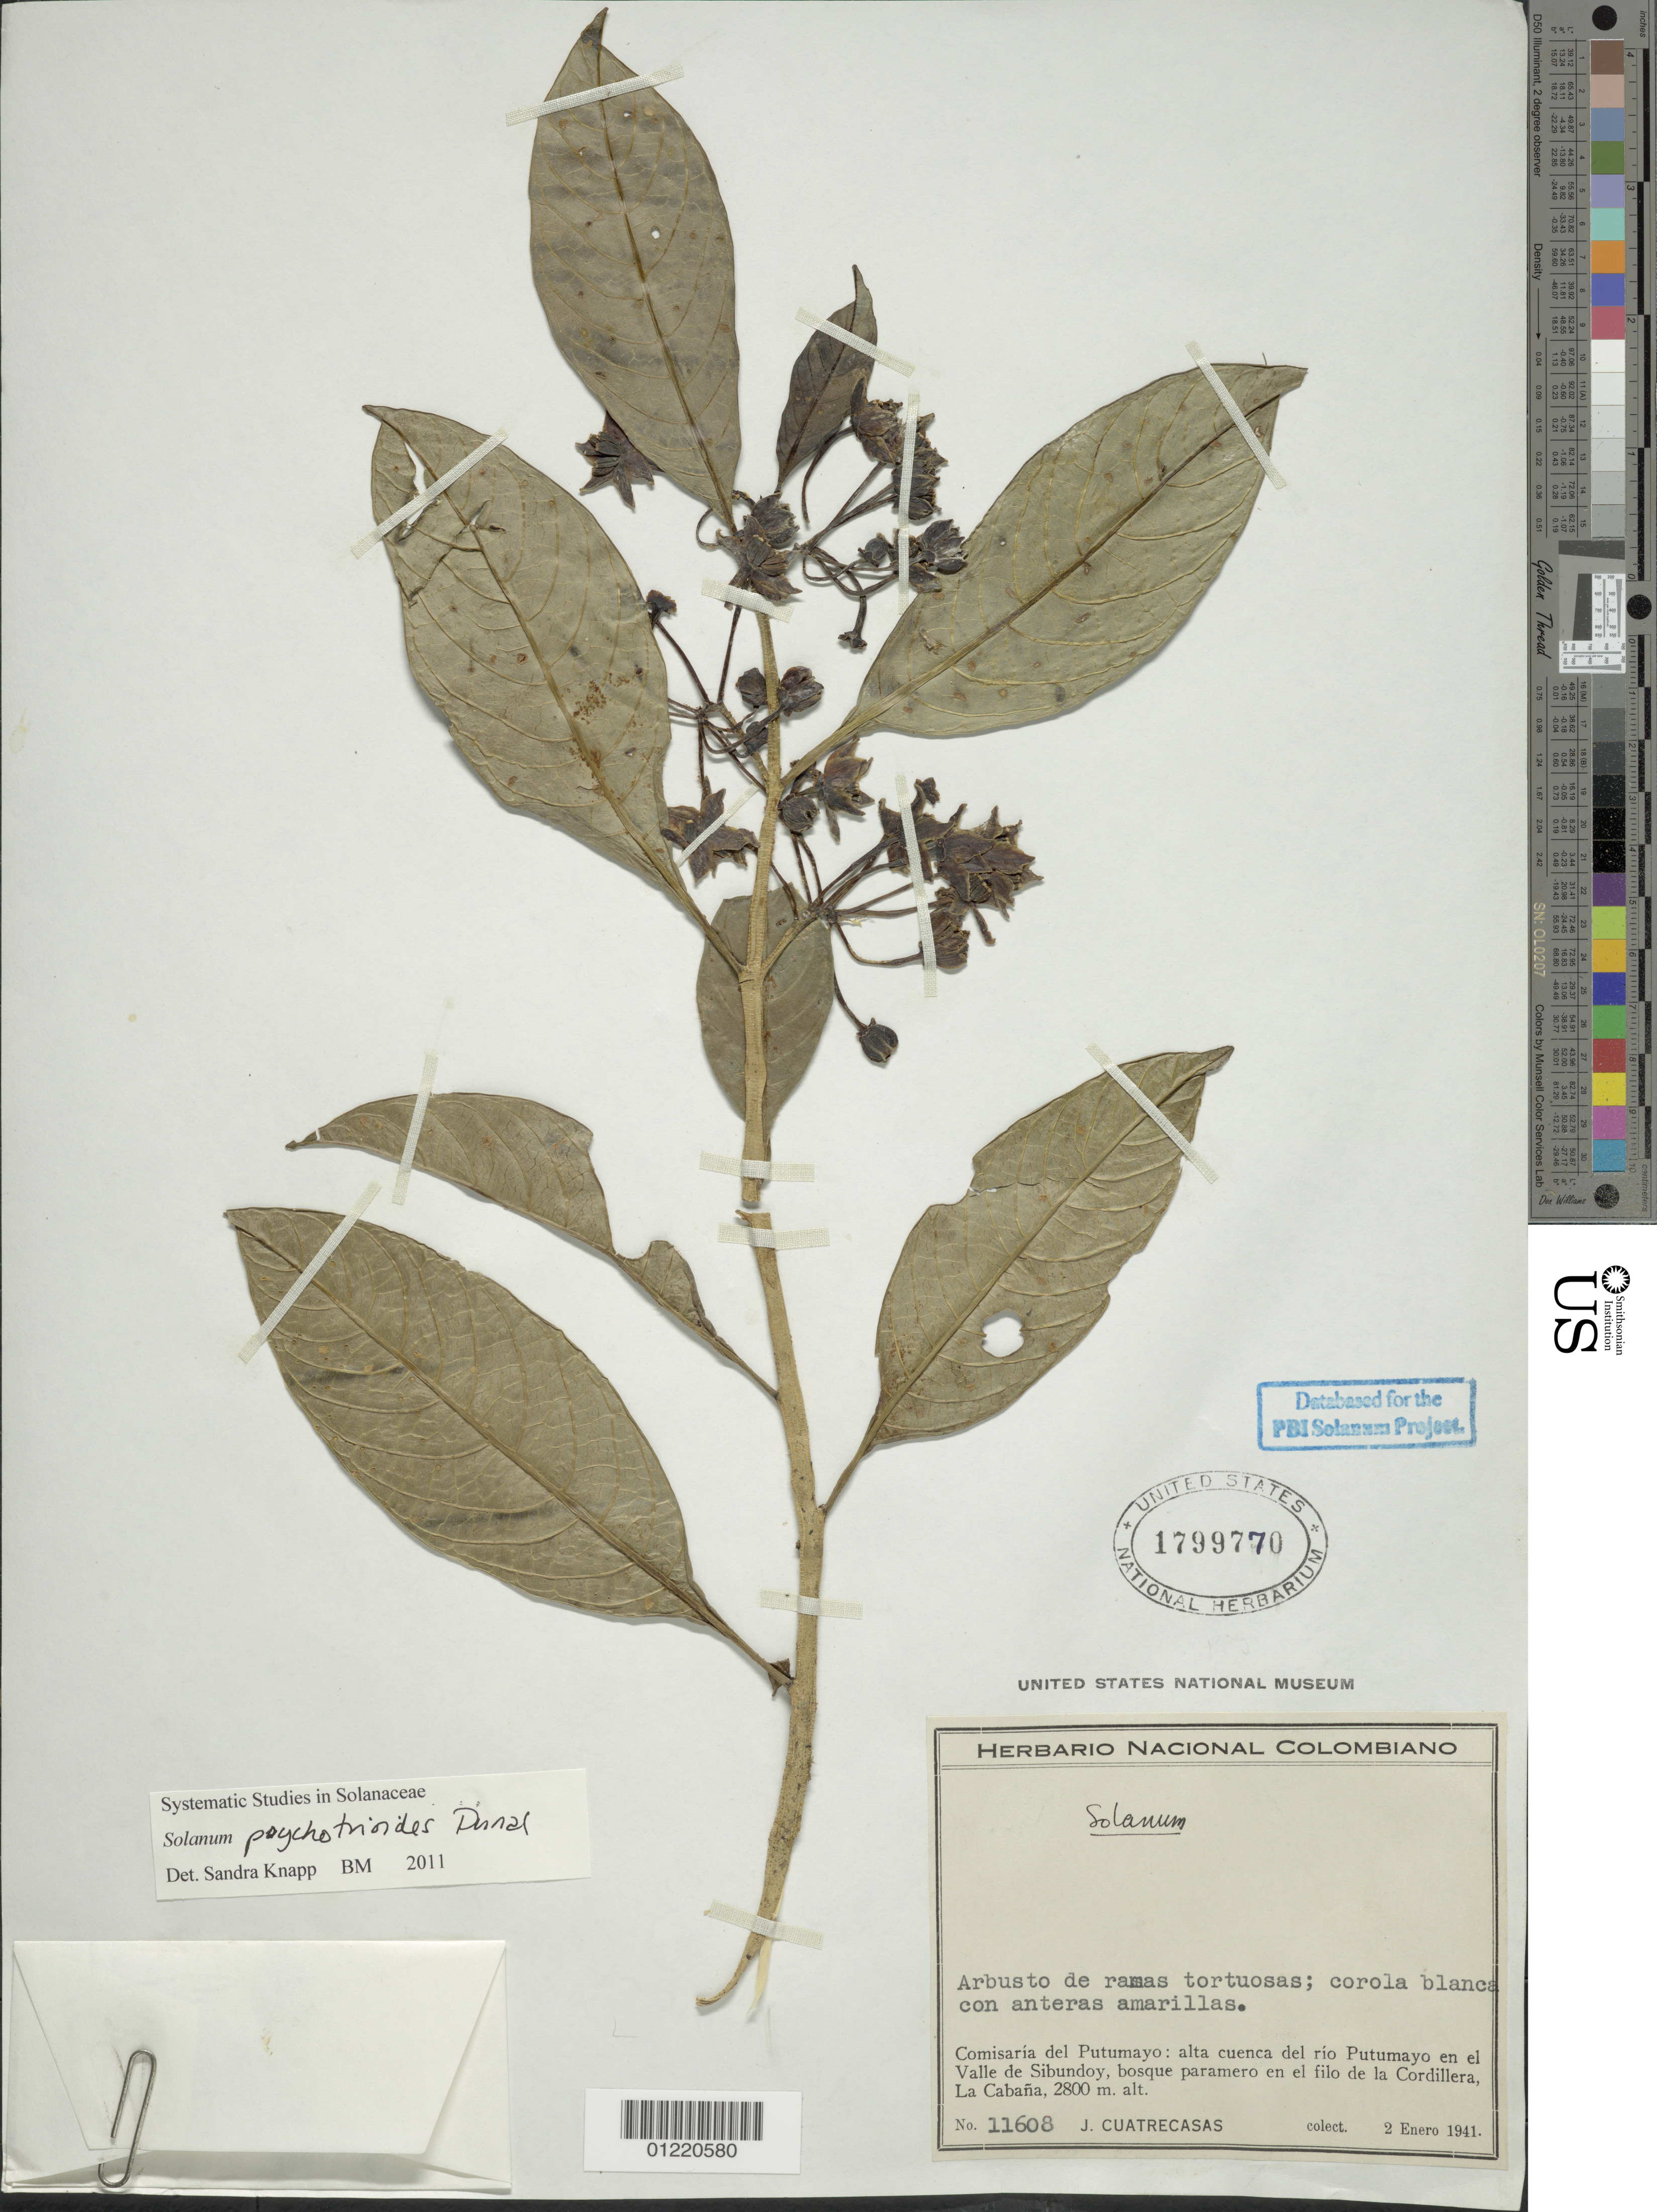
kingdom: Plantae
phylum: Tracheophyta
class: Magnoliopsida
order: Solanales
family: Solanaceae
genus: Solanum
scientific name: Solanum psychotrioides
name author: Dunal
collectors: J. Cuatrecasas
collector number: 11608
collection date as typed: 2 January 1941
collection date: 1941-01-02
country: Colombia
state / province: Putumayo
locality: Alta Cuenca del rio Putumayo en el Valle de Sibundoy, en el filo de la cordillera, La Cabaña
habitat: bosque paramera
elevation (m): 2800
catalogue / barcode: US 1799770